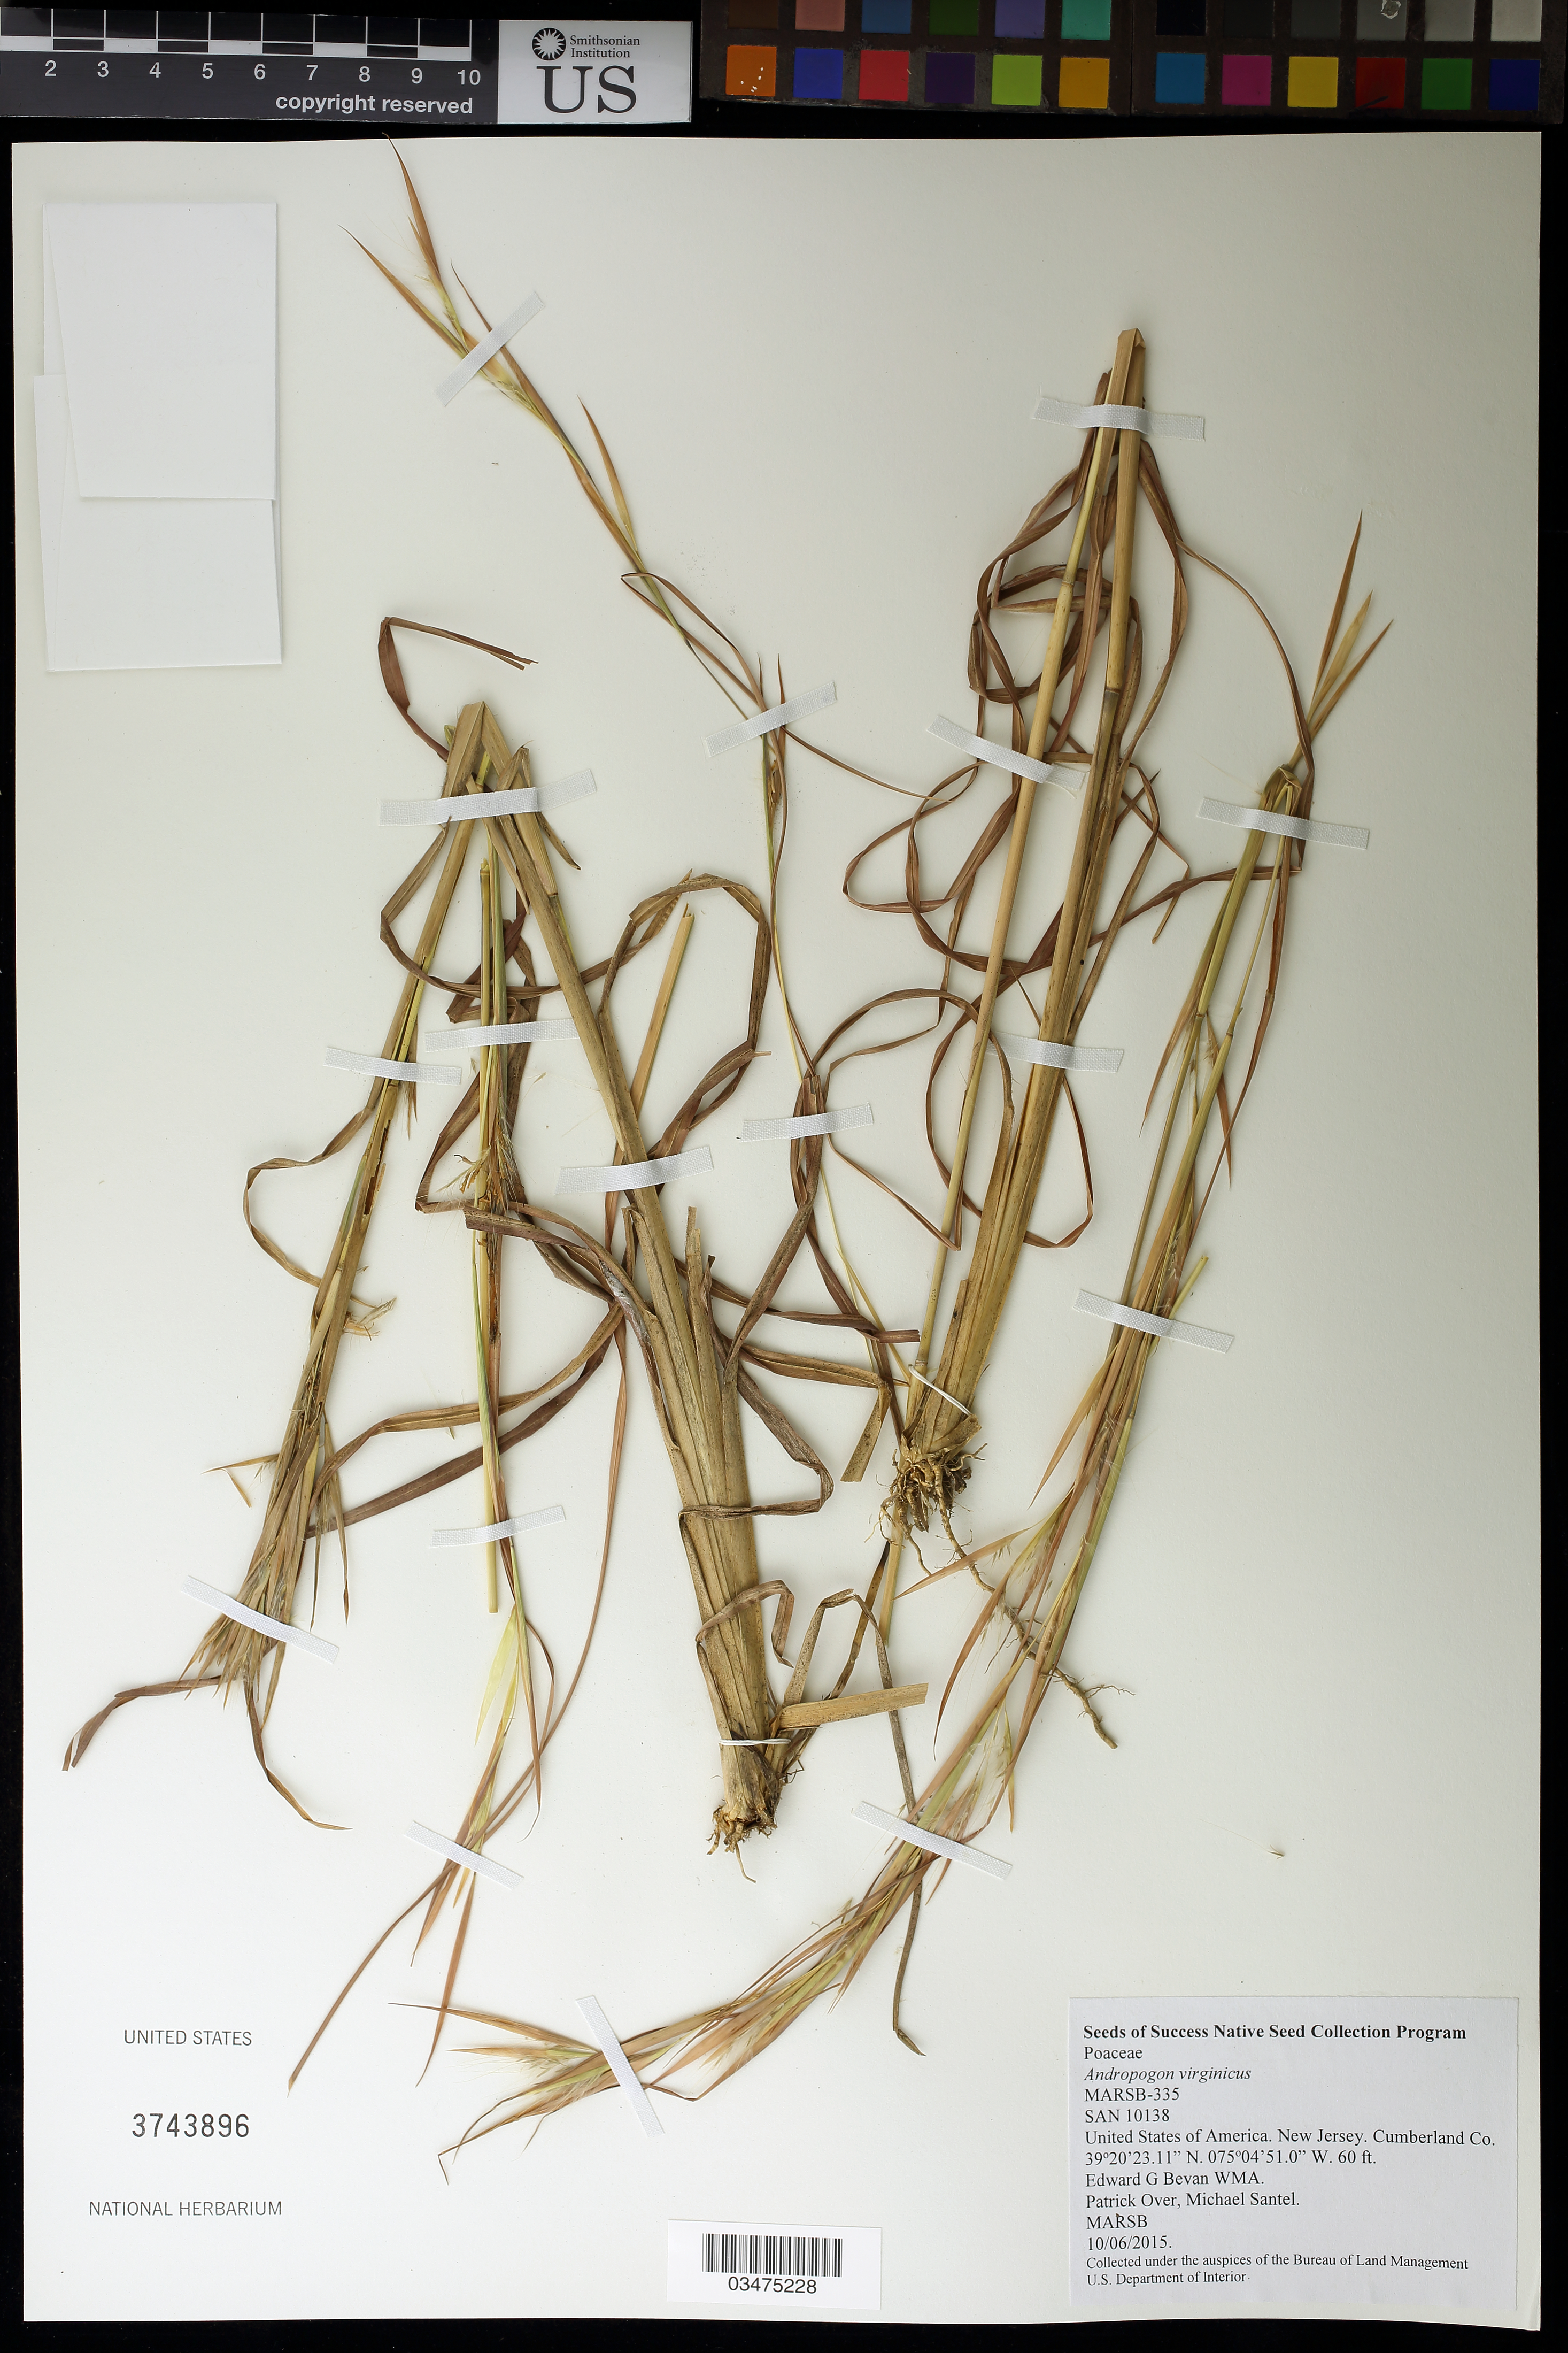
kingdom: Plantae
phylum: Tracheophyta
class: Liliopsida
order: Poales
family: Poaceae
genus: Andropogon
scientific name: Andropogon virginicus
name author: L.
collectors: P. Over & M. Santel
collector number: MARSB-335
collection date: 2015-10-06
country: United States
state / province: New Jersey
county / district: Cumberland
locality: Edward G. Bevan Wildlife Management Area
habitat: Pitch Pine Barrens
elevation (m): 18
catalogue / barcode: US 3743896